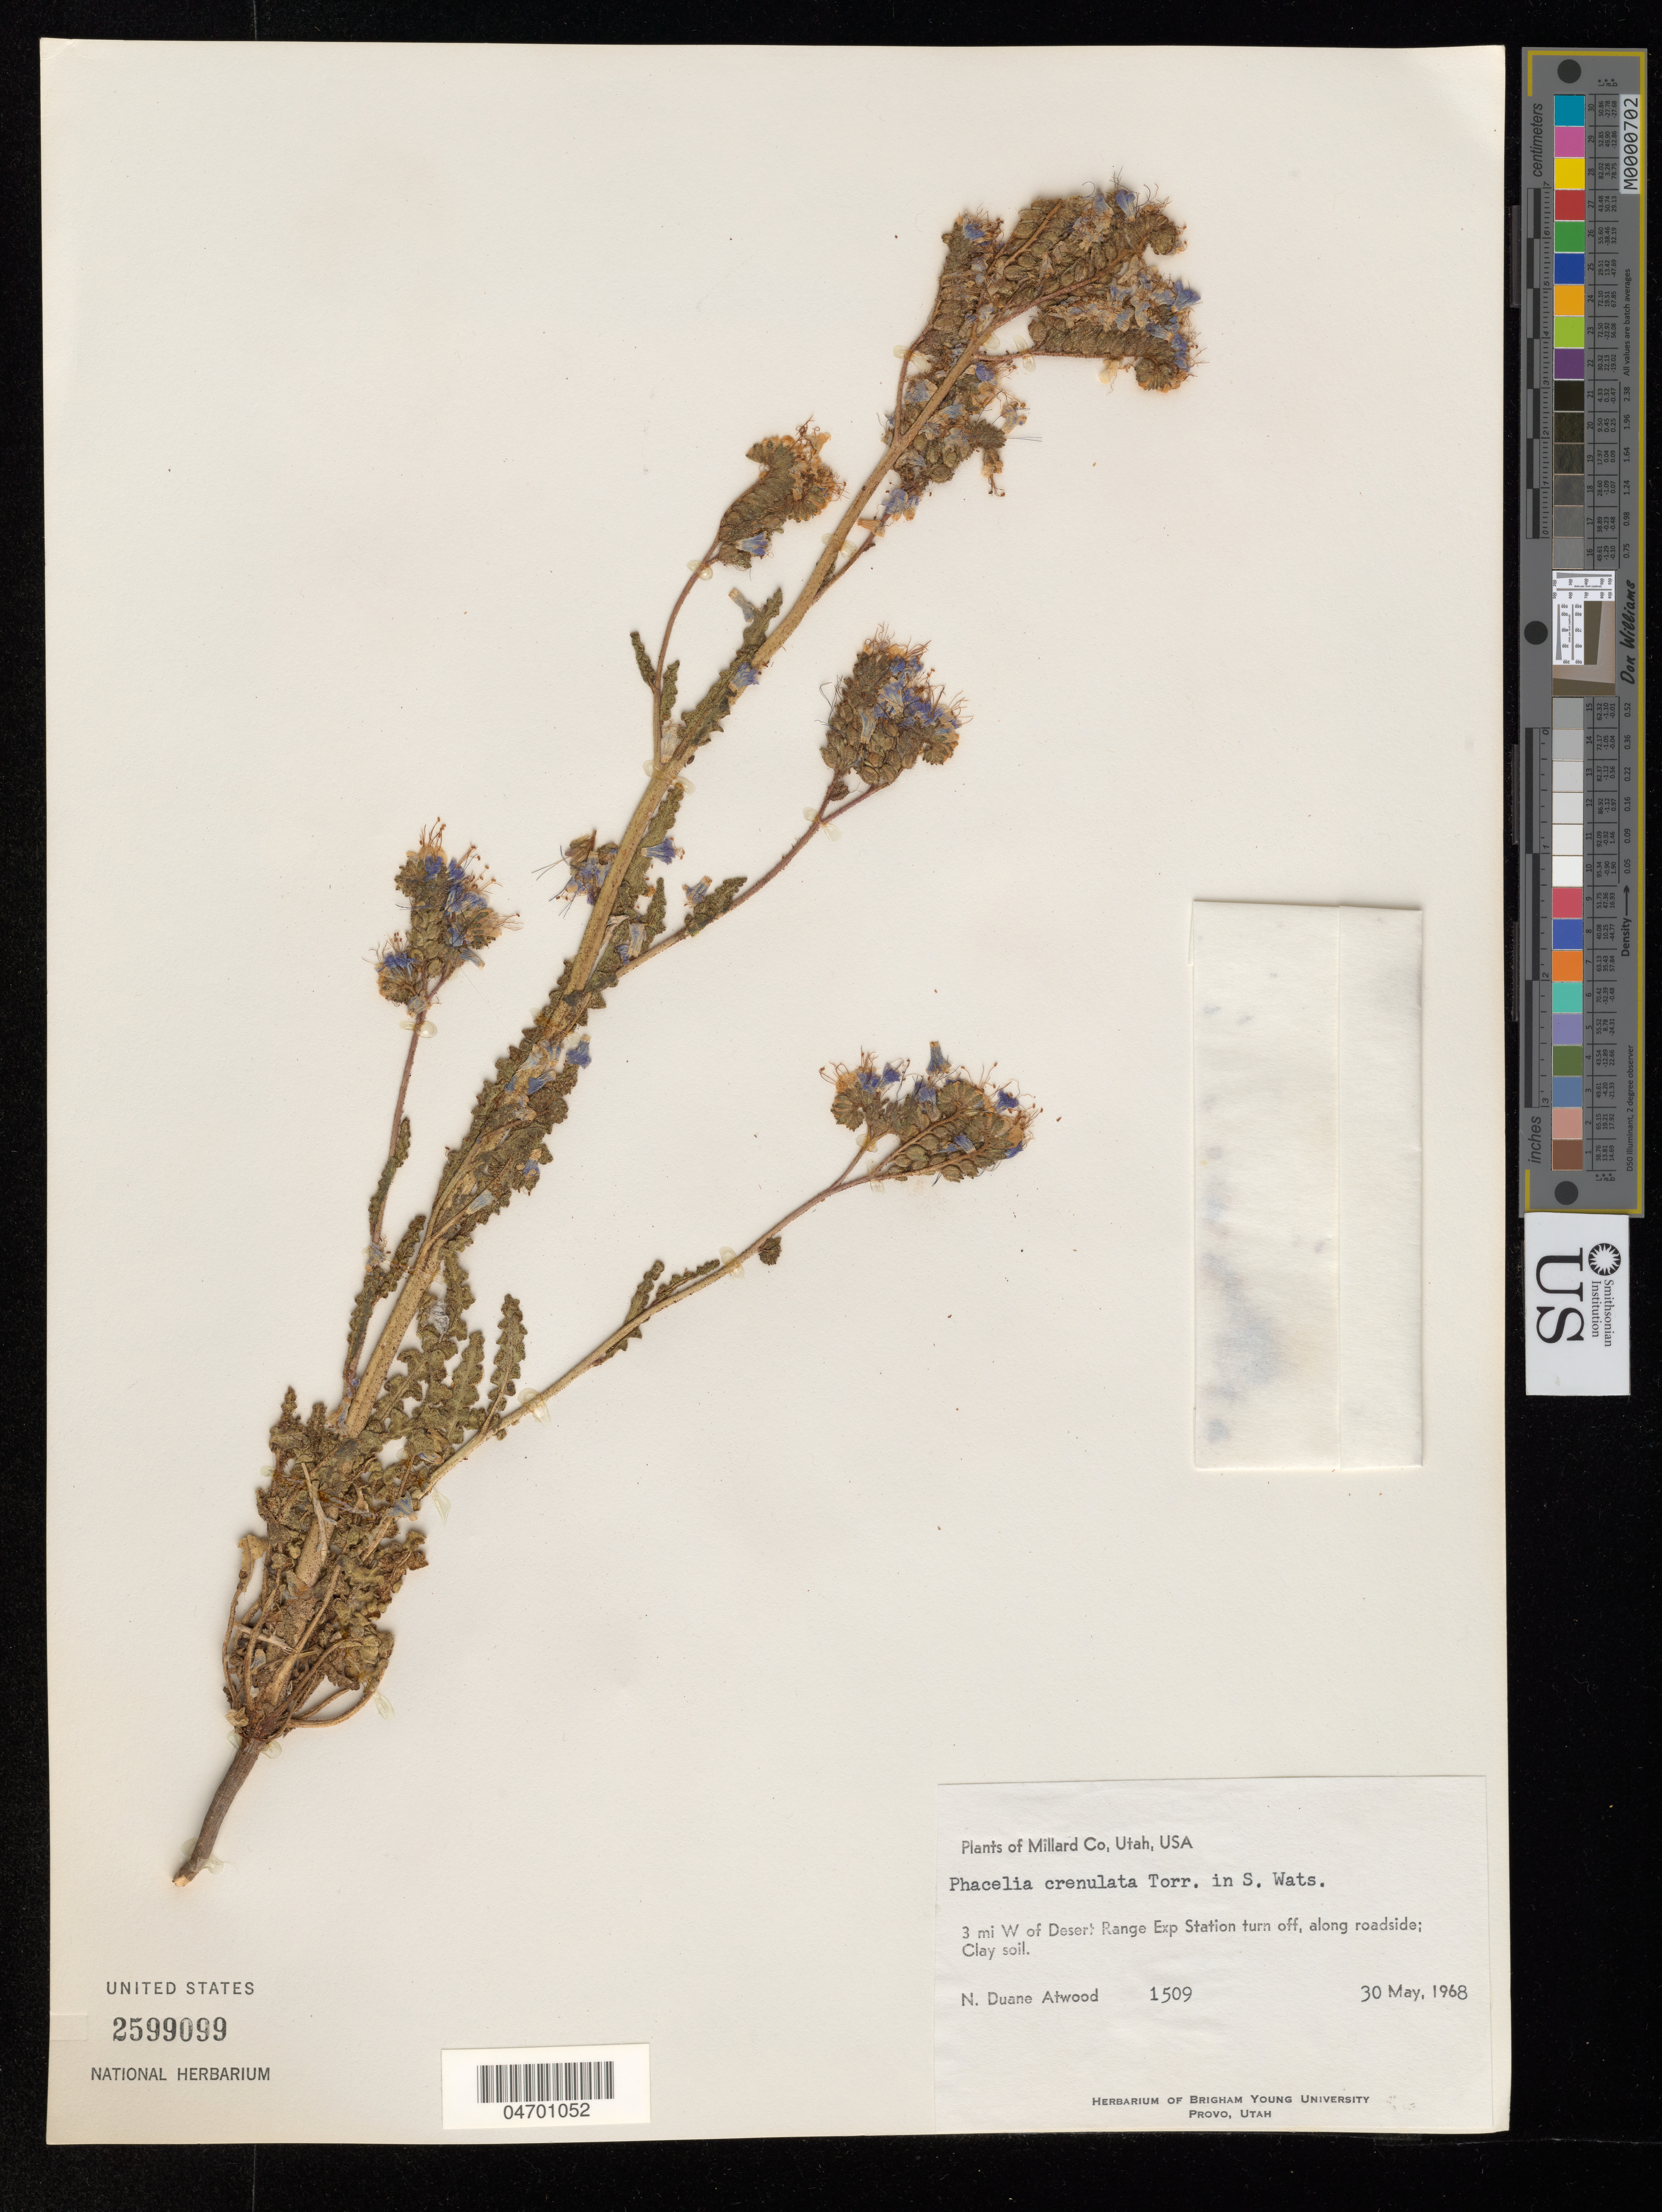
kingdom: Plantae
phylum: Tracheophyta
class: Magnoliopsida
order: Boraginales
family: Hydrophyllaceae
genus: Phacelia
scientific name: Phacelia crenulata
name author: Torr. ex S. Watson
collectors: N. Atwood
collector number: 1509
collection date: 1968-05-30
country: United States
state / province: Utah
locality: Millard Co. 3 mi W of Desert Range Exp Station turn off, along roadside; Clay soil.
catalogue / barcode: US 2599099